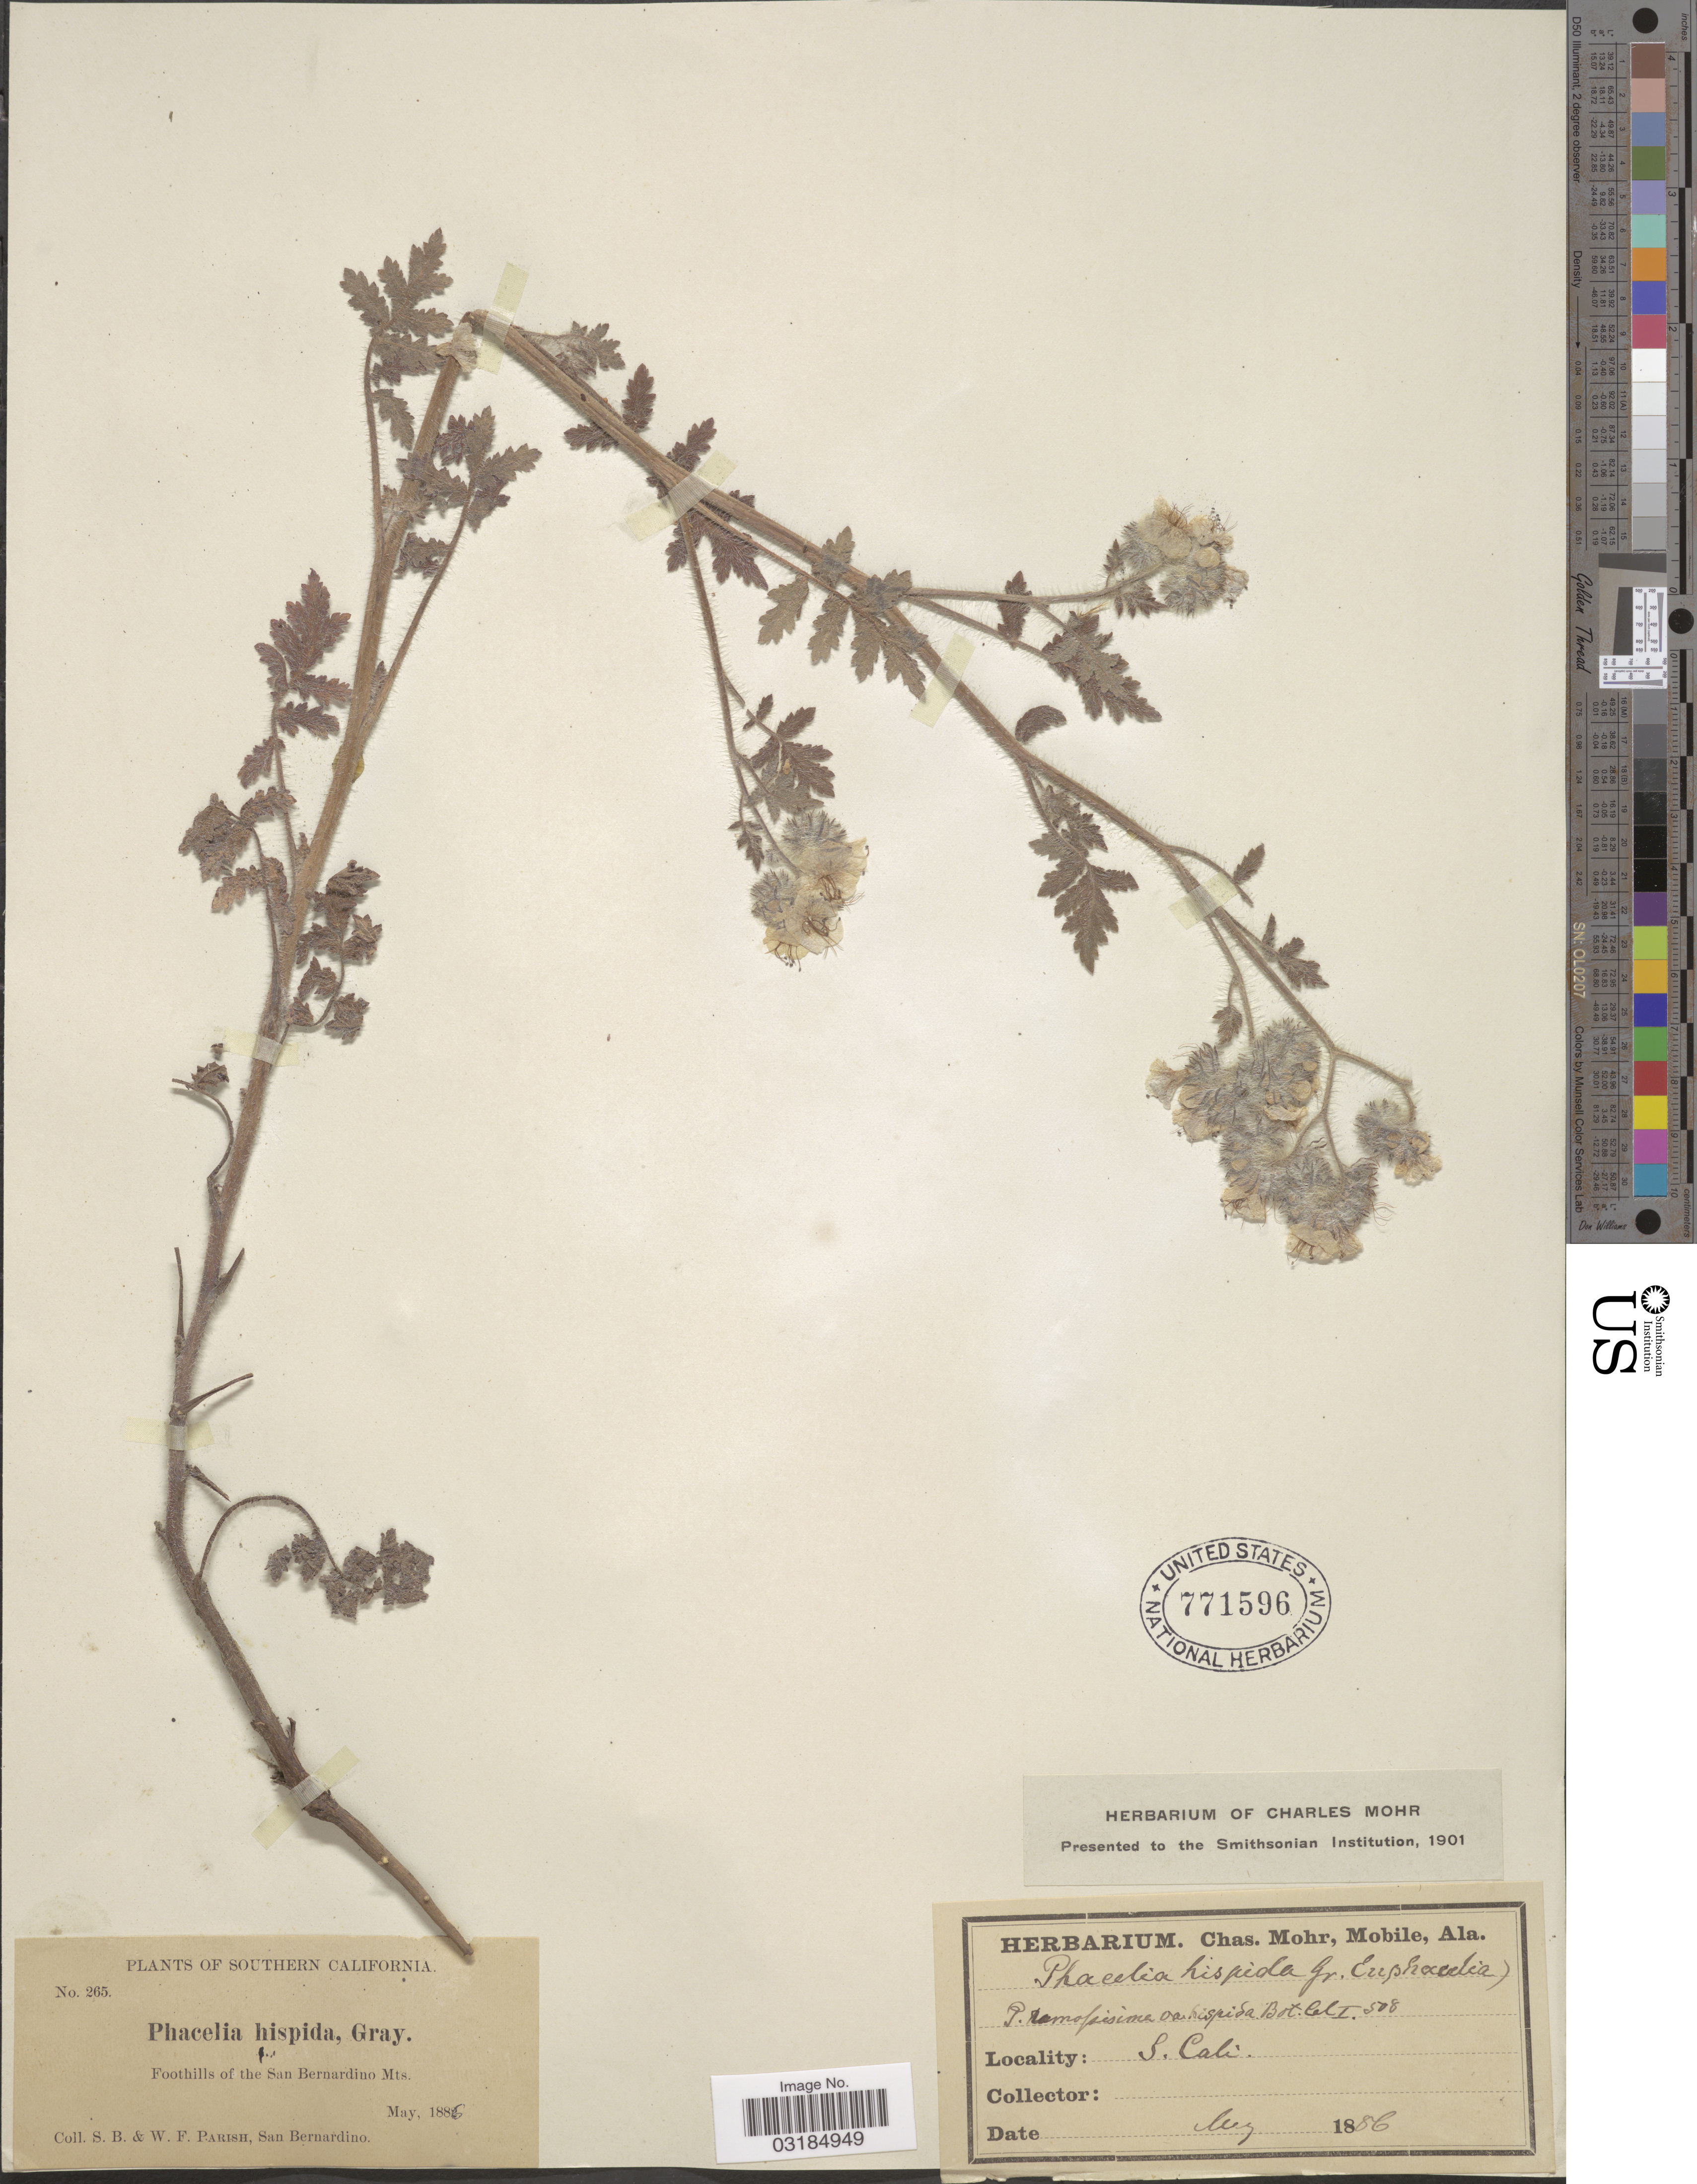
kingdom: Plantae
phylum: Tracheophyta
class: Magnoliopsida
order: Boraginales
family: Hydrophyllaceae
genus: Phacelia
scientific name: Phacelia cicutaria var. hispida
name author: (A. Gray) J.T. Howell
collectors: S. B. Parish & W. F. Parish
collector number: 265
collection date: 1886-05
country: United States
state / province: California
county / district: San Bernardino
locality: Southern California. Foothills of the San Bernardino Mts.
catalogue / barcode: US 771596